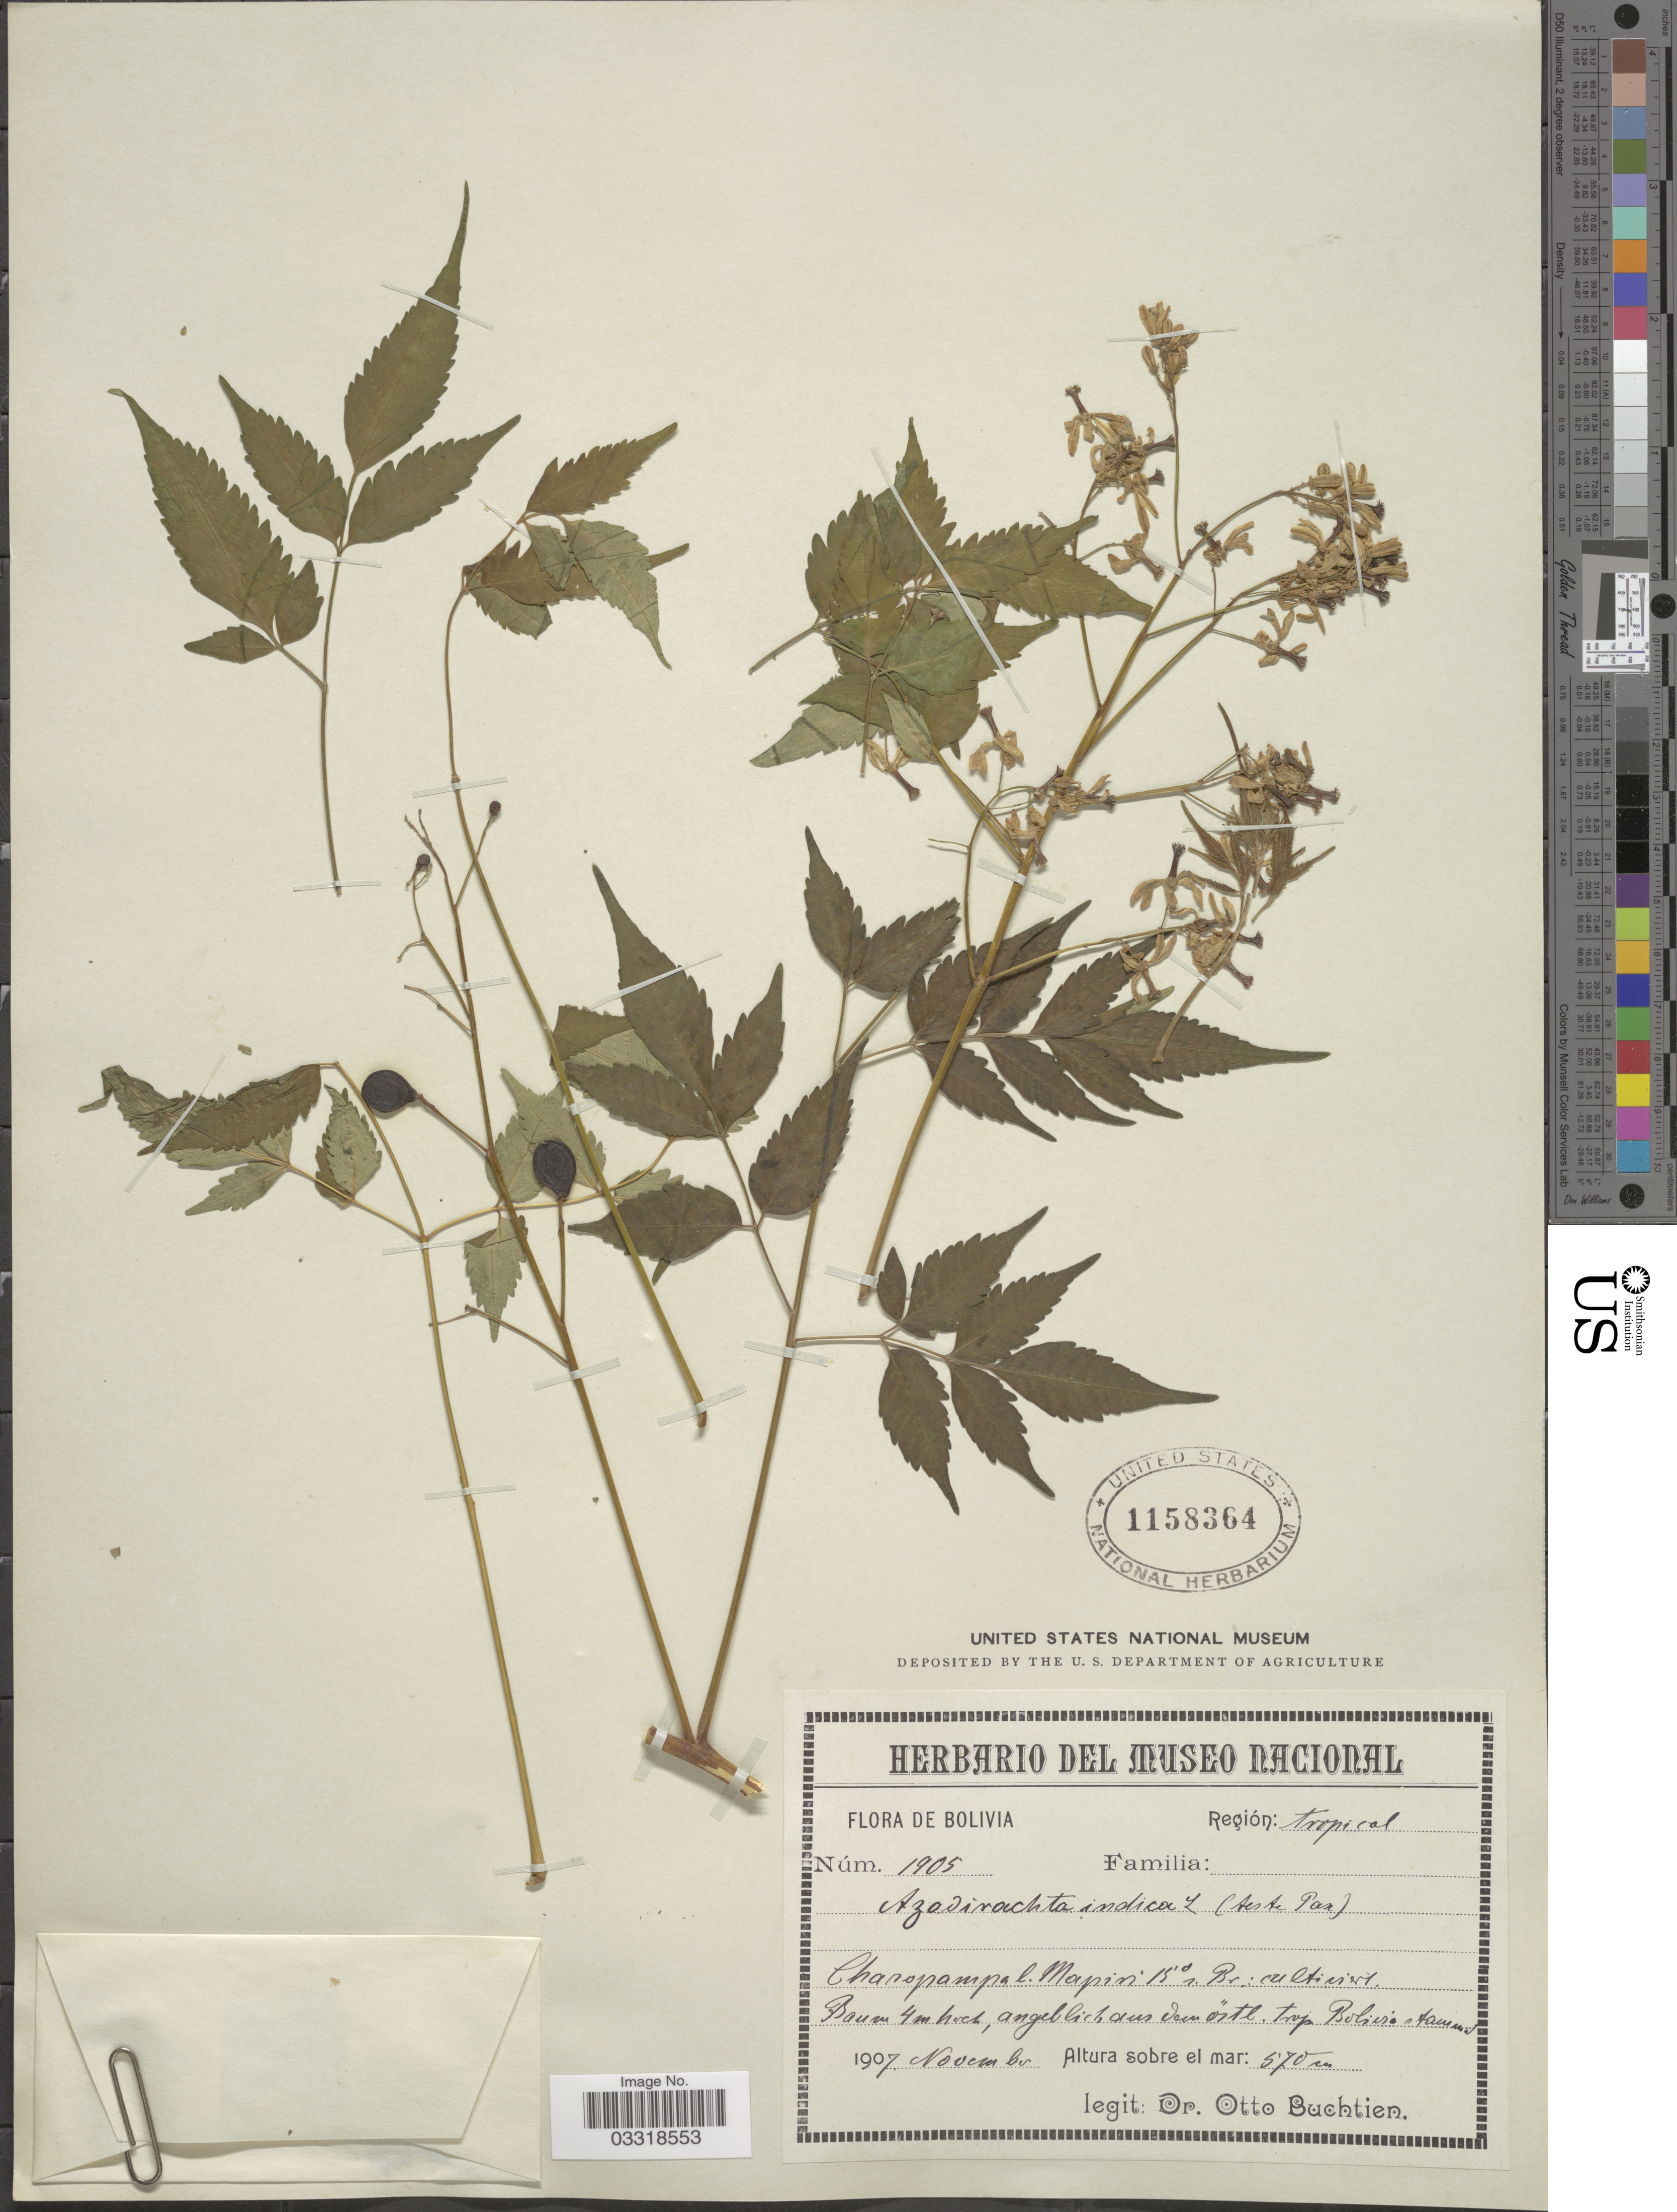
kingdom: Plantae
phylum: Tracheophyta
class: Magnoliopsida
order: Sapindales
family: Meliaceae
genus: Melia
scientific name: Melia azedarach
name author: L.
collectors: O. Buchtien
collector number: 1905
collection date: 1907-11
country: Bolivia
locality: Región: tropical. Charopampa l. Mapiri 15°s. Br. trop. Bolivia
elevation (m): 570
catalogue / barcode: US 1158364